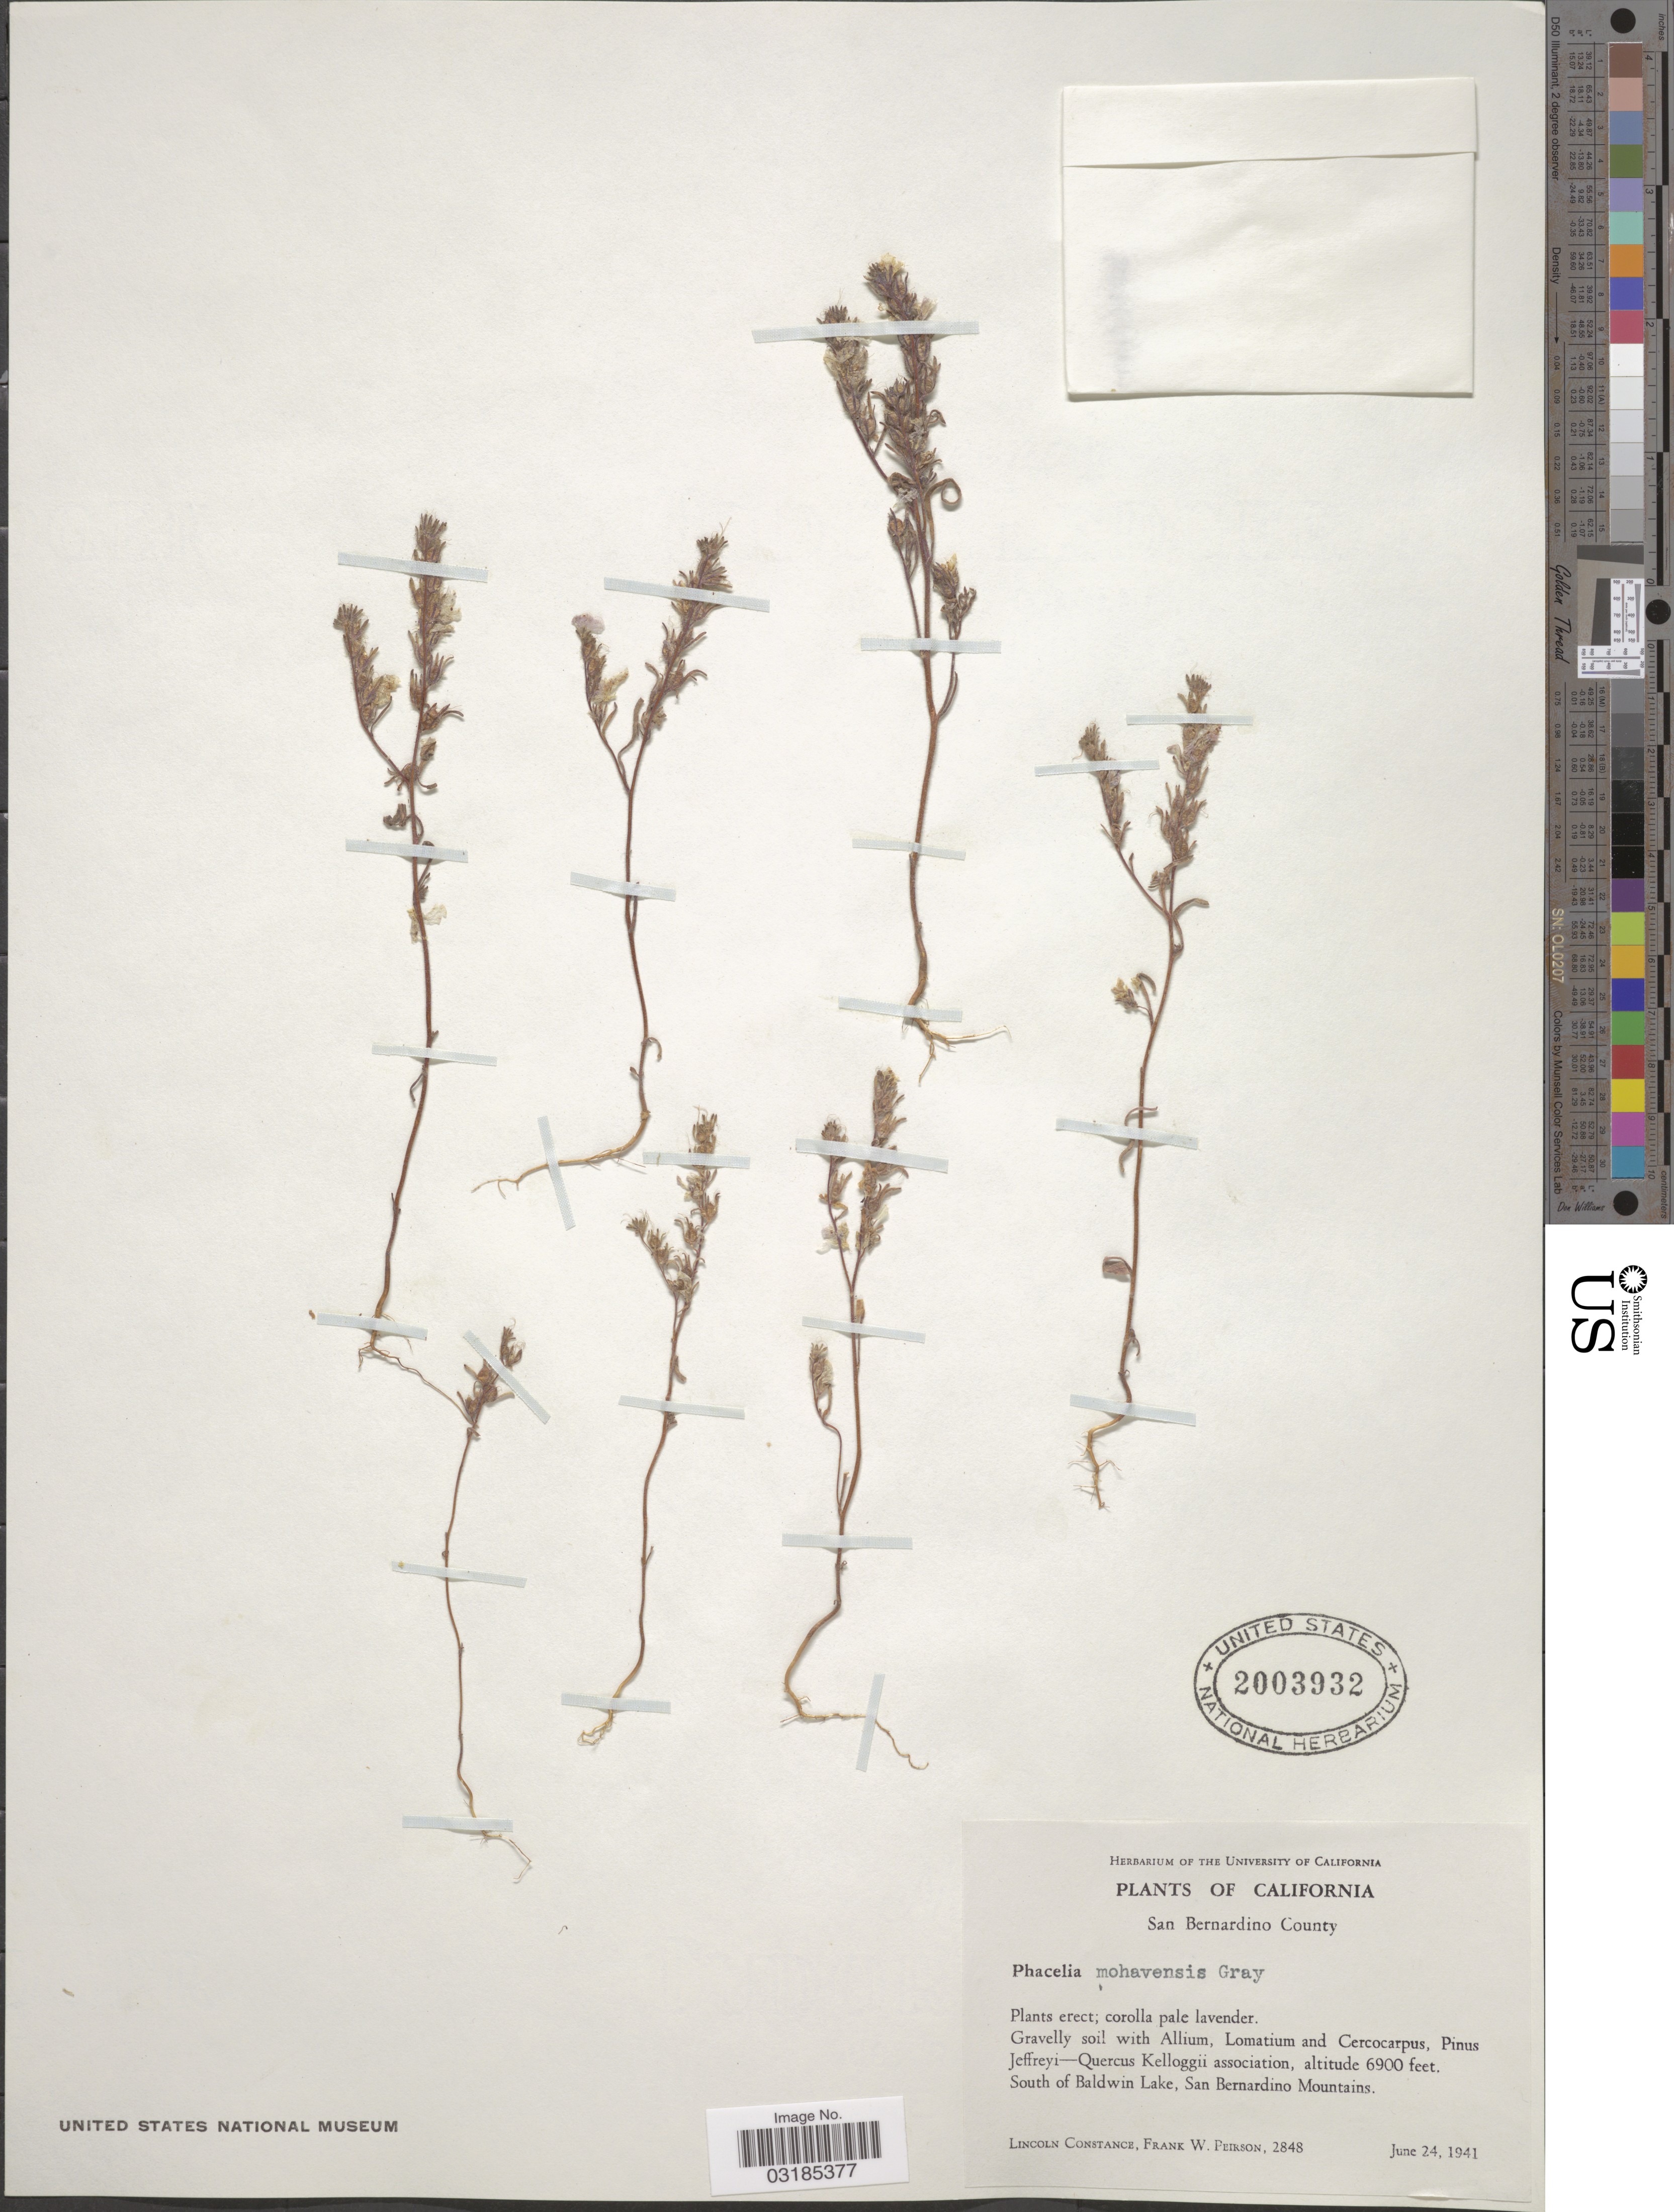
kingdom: Plantae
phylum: Tracheophyta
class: Magnoliopsida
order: Boraginales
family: Hydrophyllaceae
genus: Phacelia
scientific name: Phacelia mohavensis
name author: A. Gray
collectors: L. Constance & F. Peirson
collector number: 2848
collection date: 1941-06-24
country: United States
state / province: California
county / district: San Bernardino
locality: San Bernardino County. South of Baldwin Lake, San Bernardino Mountains.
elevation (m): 2103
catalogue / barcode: US 2003932